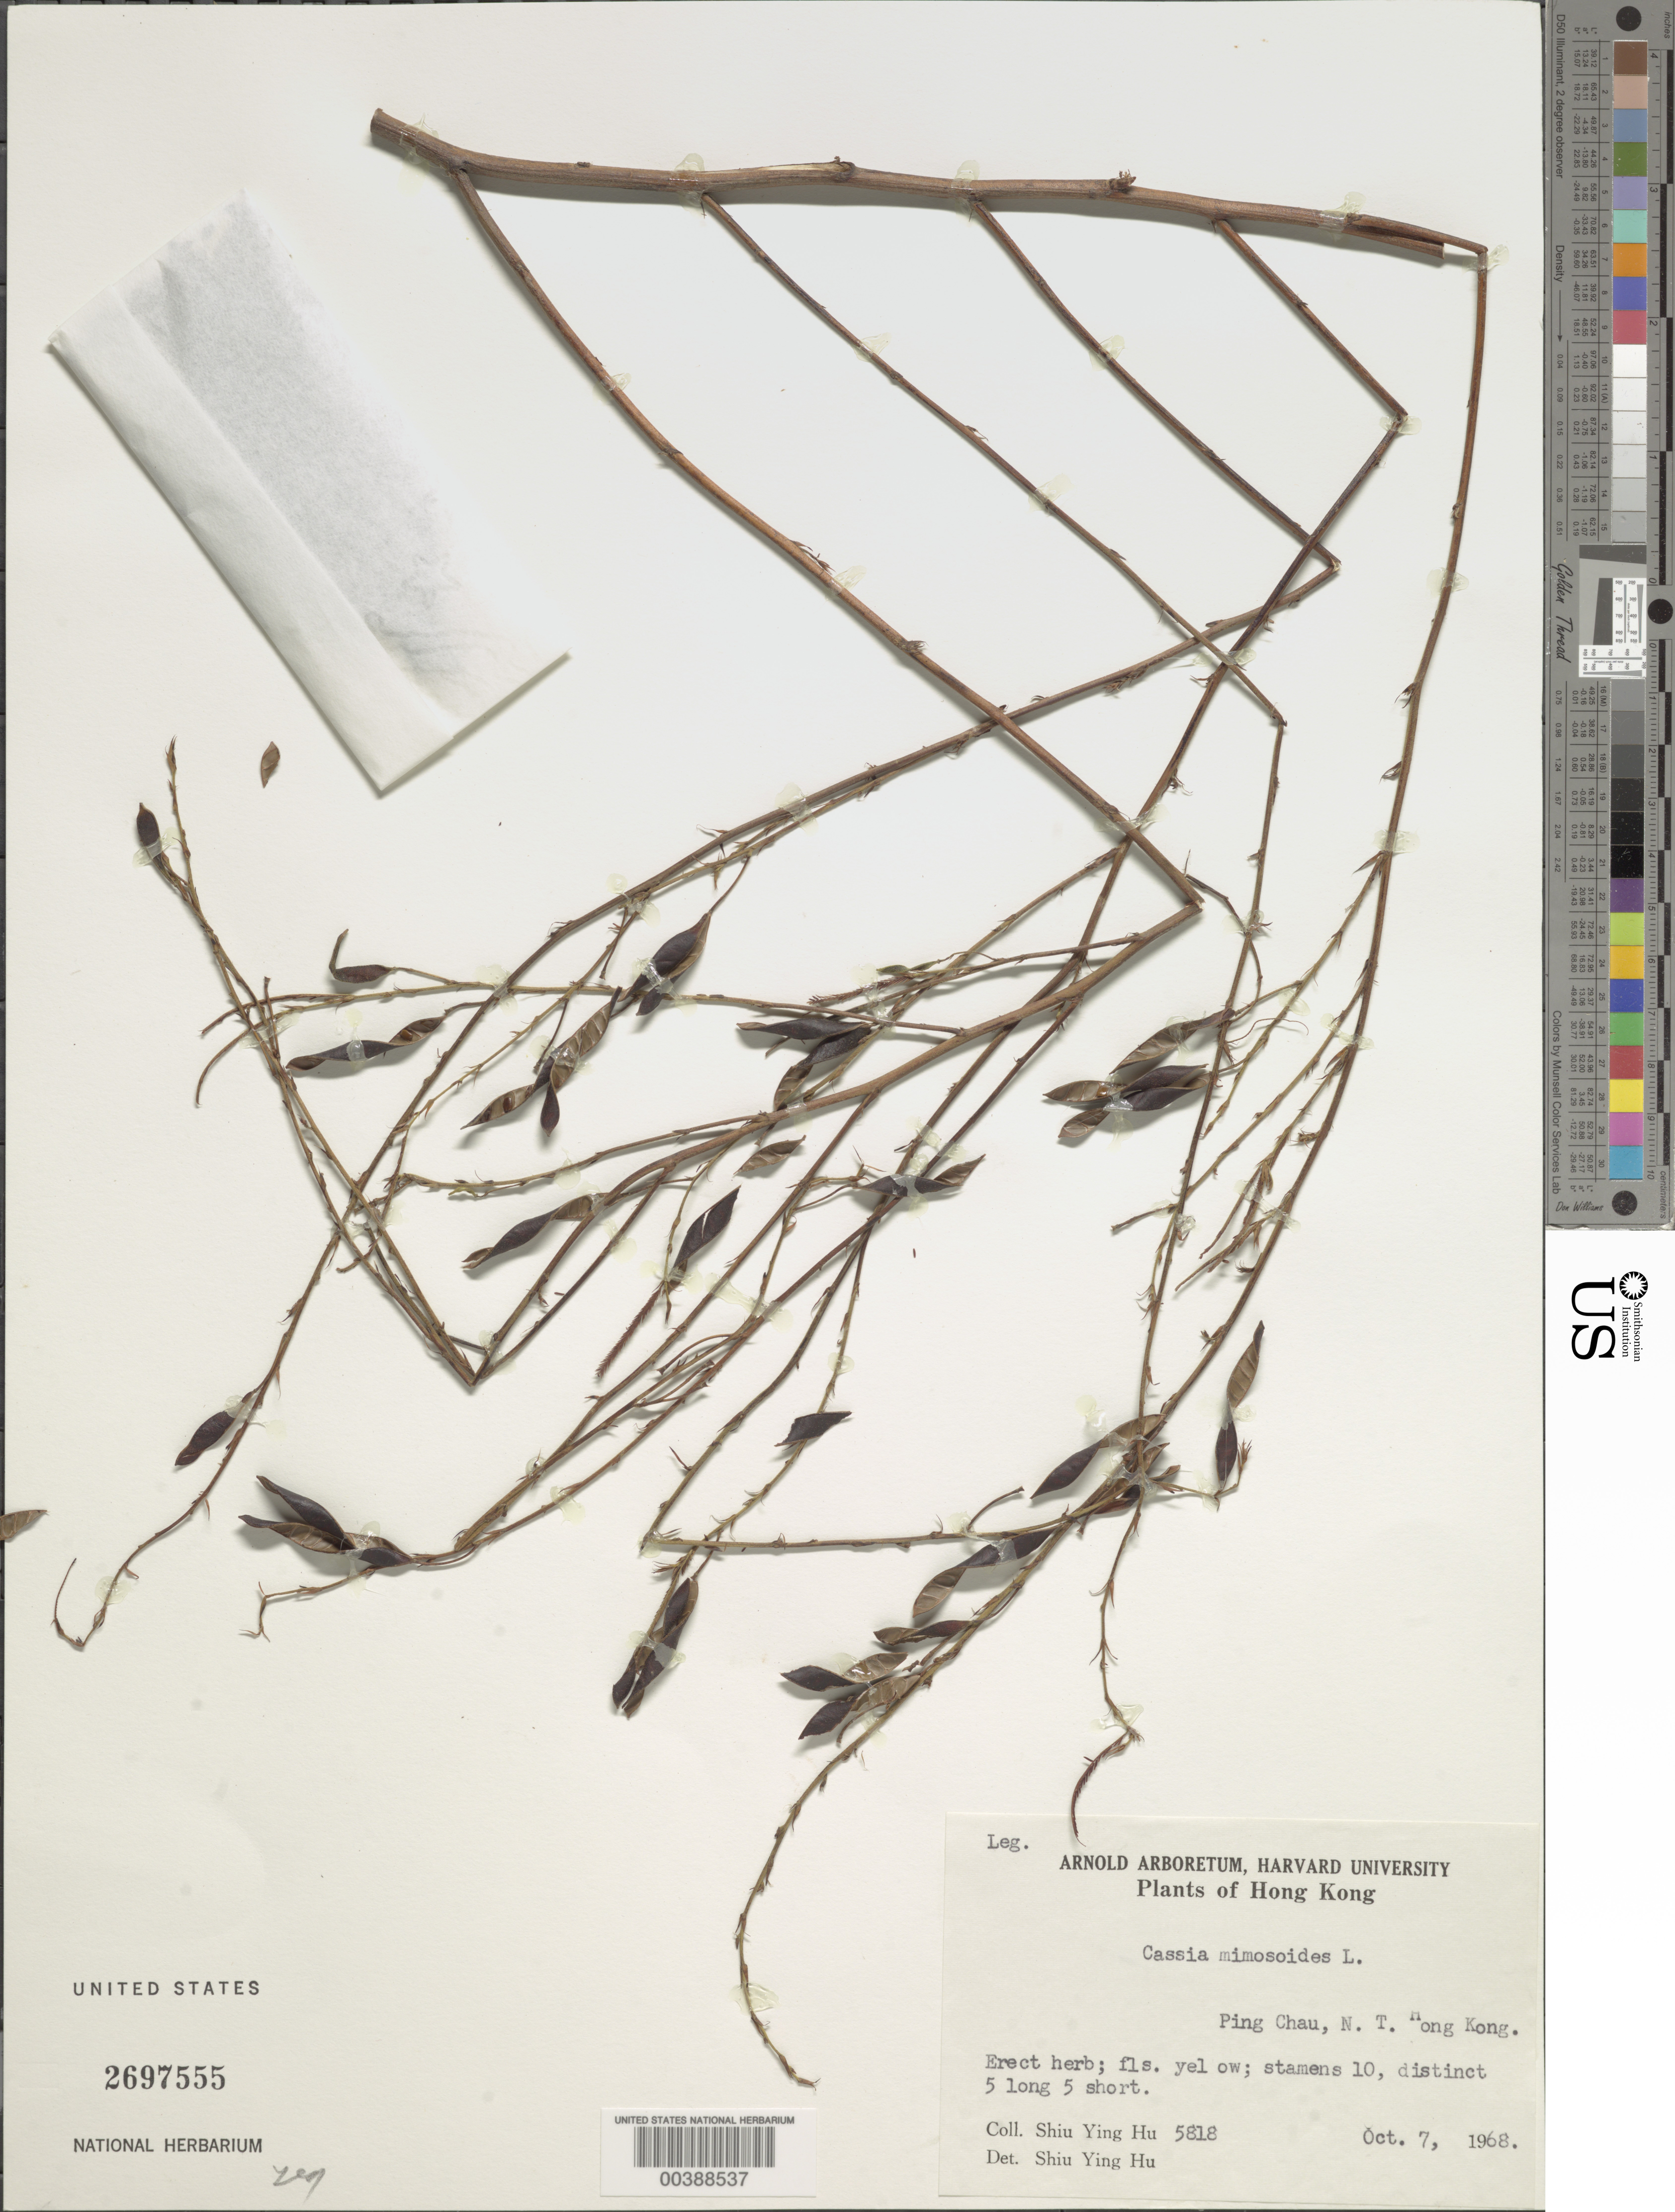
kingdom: Plantae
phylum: Tracheophyta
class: Magnoliopsida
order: Fabales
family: Fabaceae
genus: Chamaecrista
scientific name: Chamaecrista mimosoides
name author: (L.) Greene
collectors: S. Y. Hu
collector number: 5818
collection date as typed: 07 Oct 1968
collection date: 1968-10-07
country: China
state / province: Hong Kong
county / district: New Territories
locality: Ping chau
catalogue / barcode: US 2697555